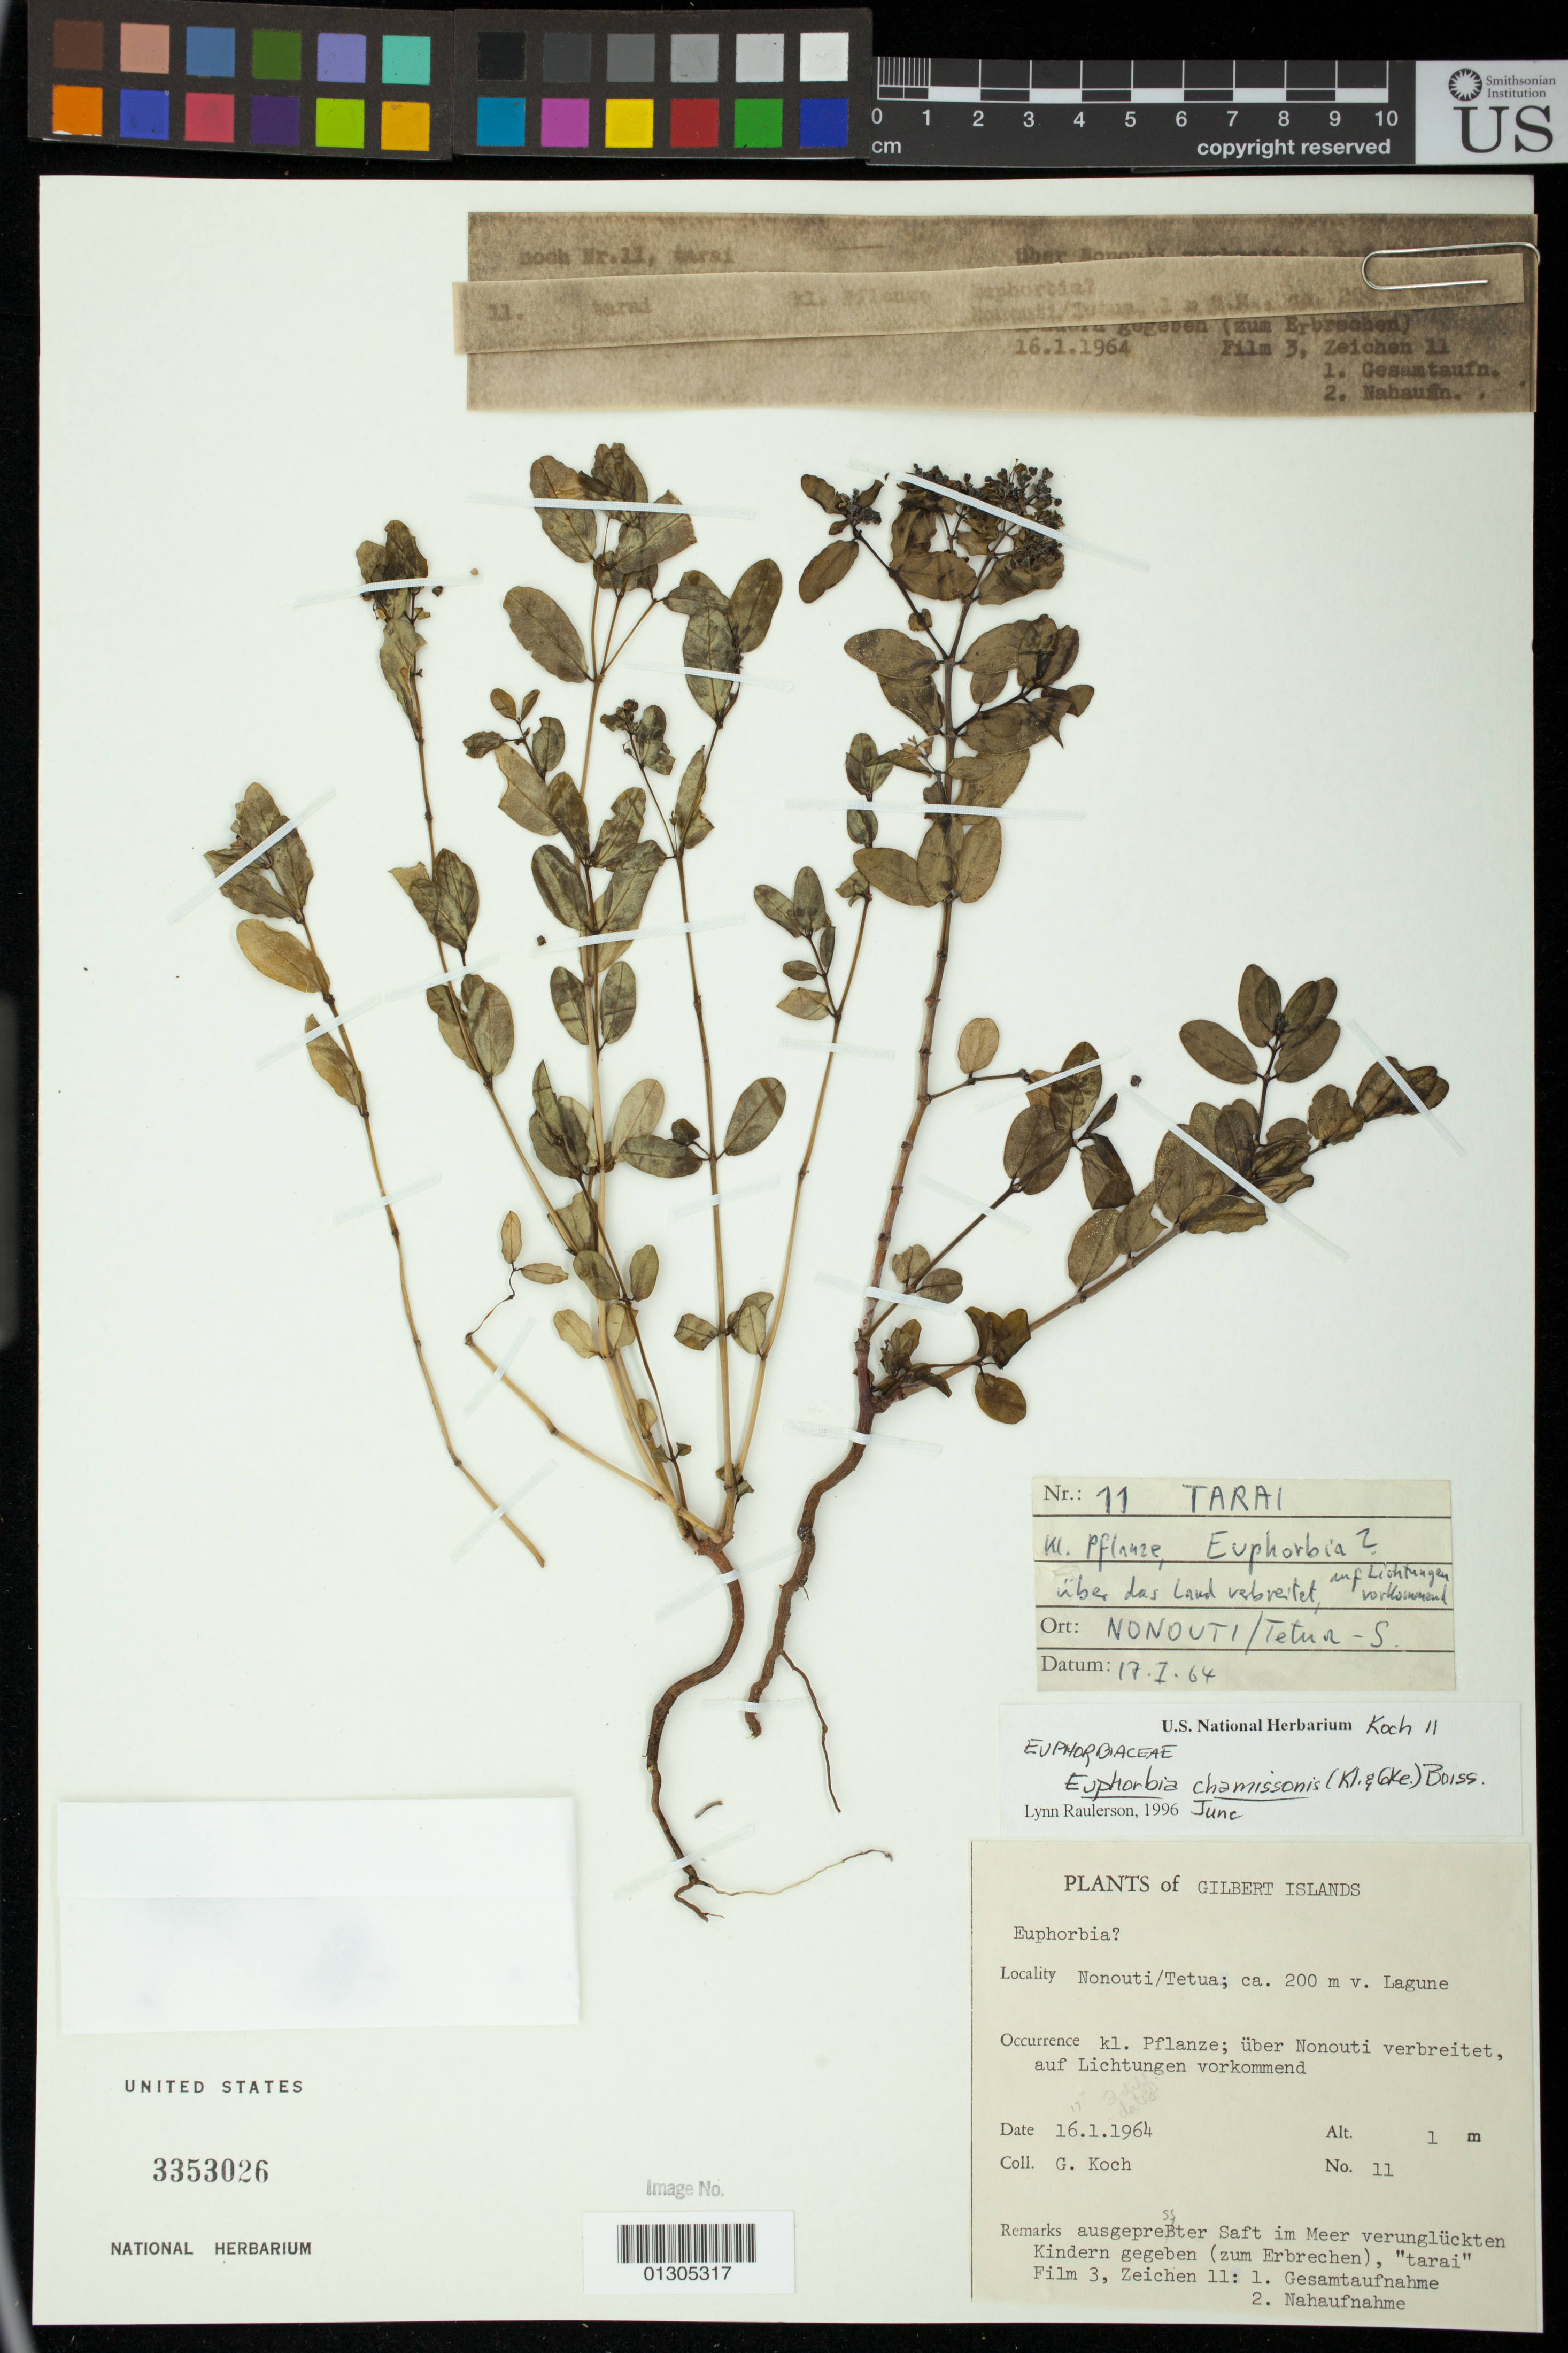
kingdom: Plantae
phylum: Tracheophyta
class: Magnoliopsida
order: Malpighiales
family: Euphorbiaceae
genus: Euphorbia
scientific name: Euphorbia chamissonis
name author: (Klotzsch ex Klotzsch & Garcke) Boiss.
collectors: G. Koch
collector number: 11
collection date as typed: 16.1.1964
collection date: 1964-01-16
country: Kiribati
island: Nonouti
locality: Nonouti/Tetua; ca. 200 m v. Lagune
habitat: verbreitet auf Lichtungen vorkommend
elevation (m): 1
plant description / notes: Remarks ausgepresster Saft im Meer verungluckten Kindren gegeben (zum Erbrechen), "tarai" Film 3, Zeichen 11: 1. Gesamtaufnahme 2. Nahaufnahme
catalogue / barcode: US 3353026